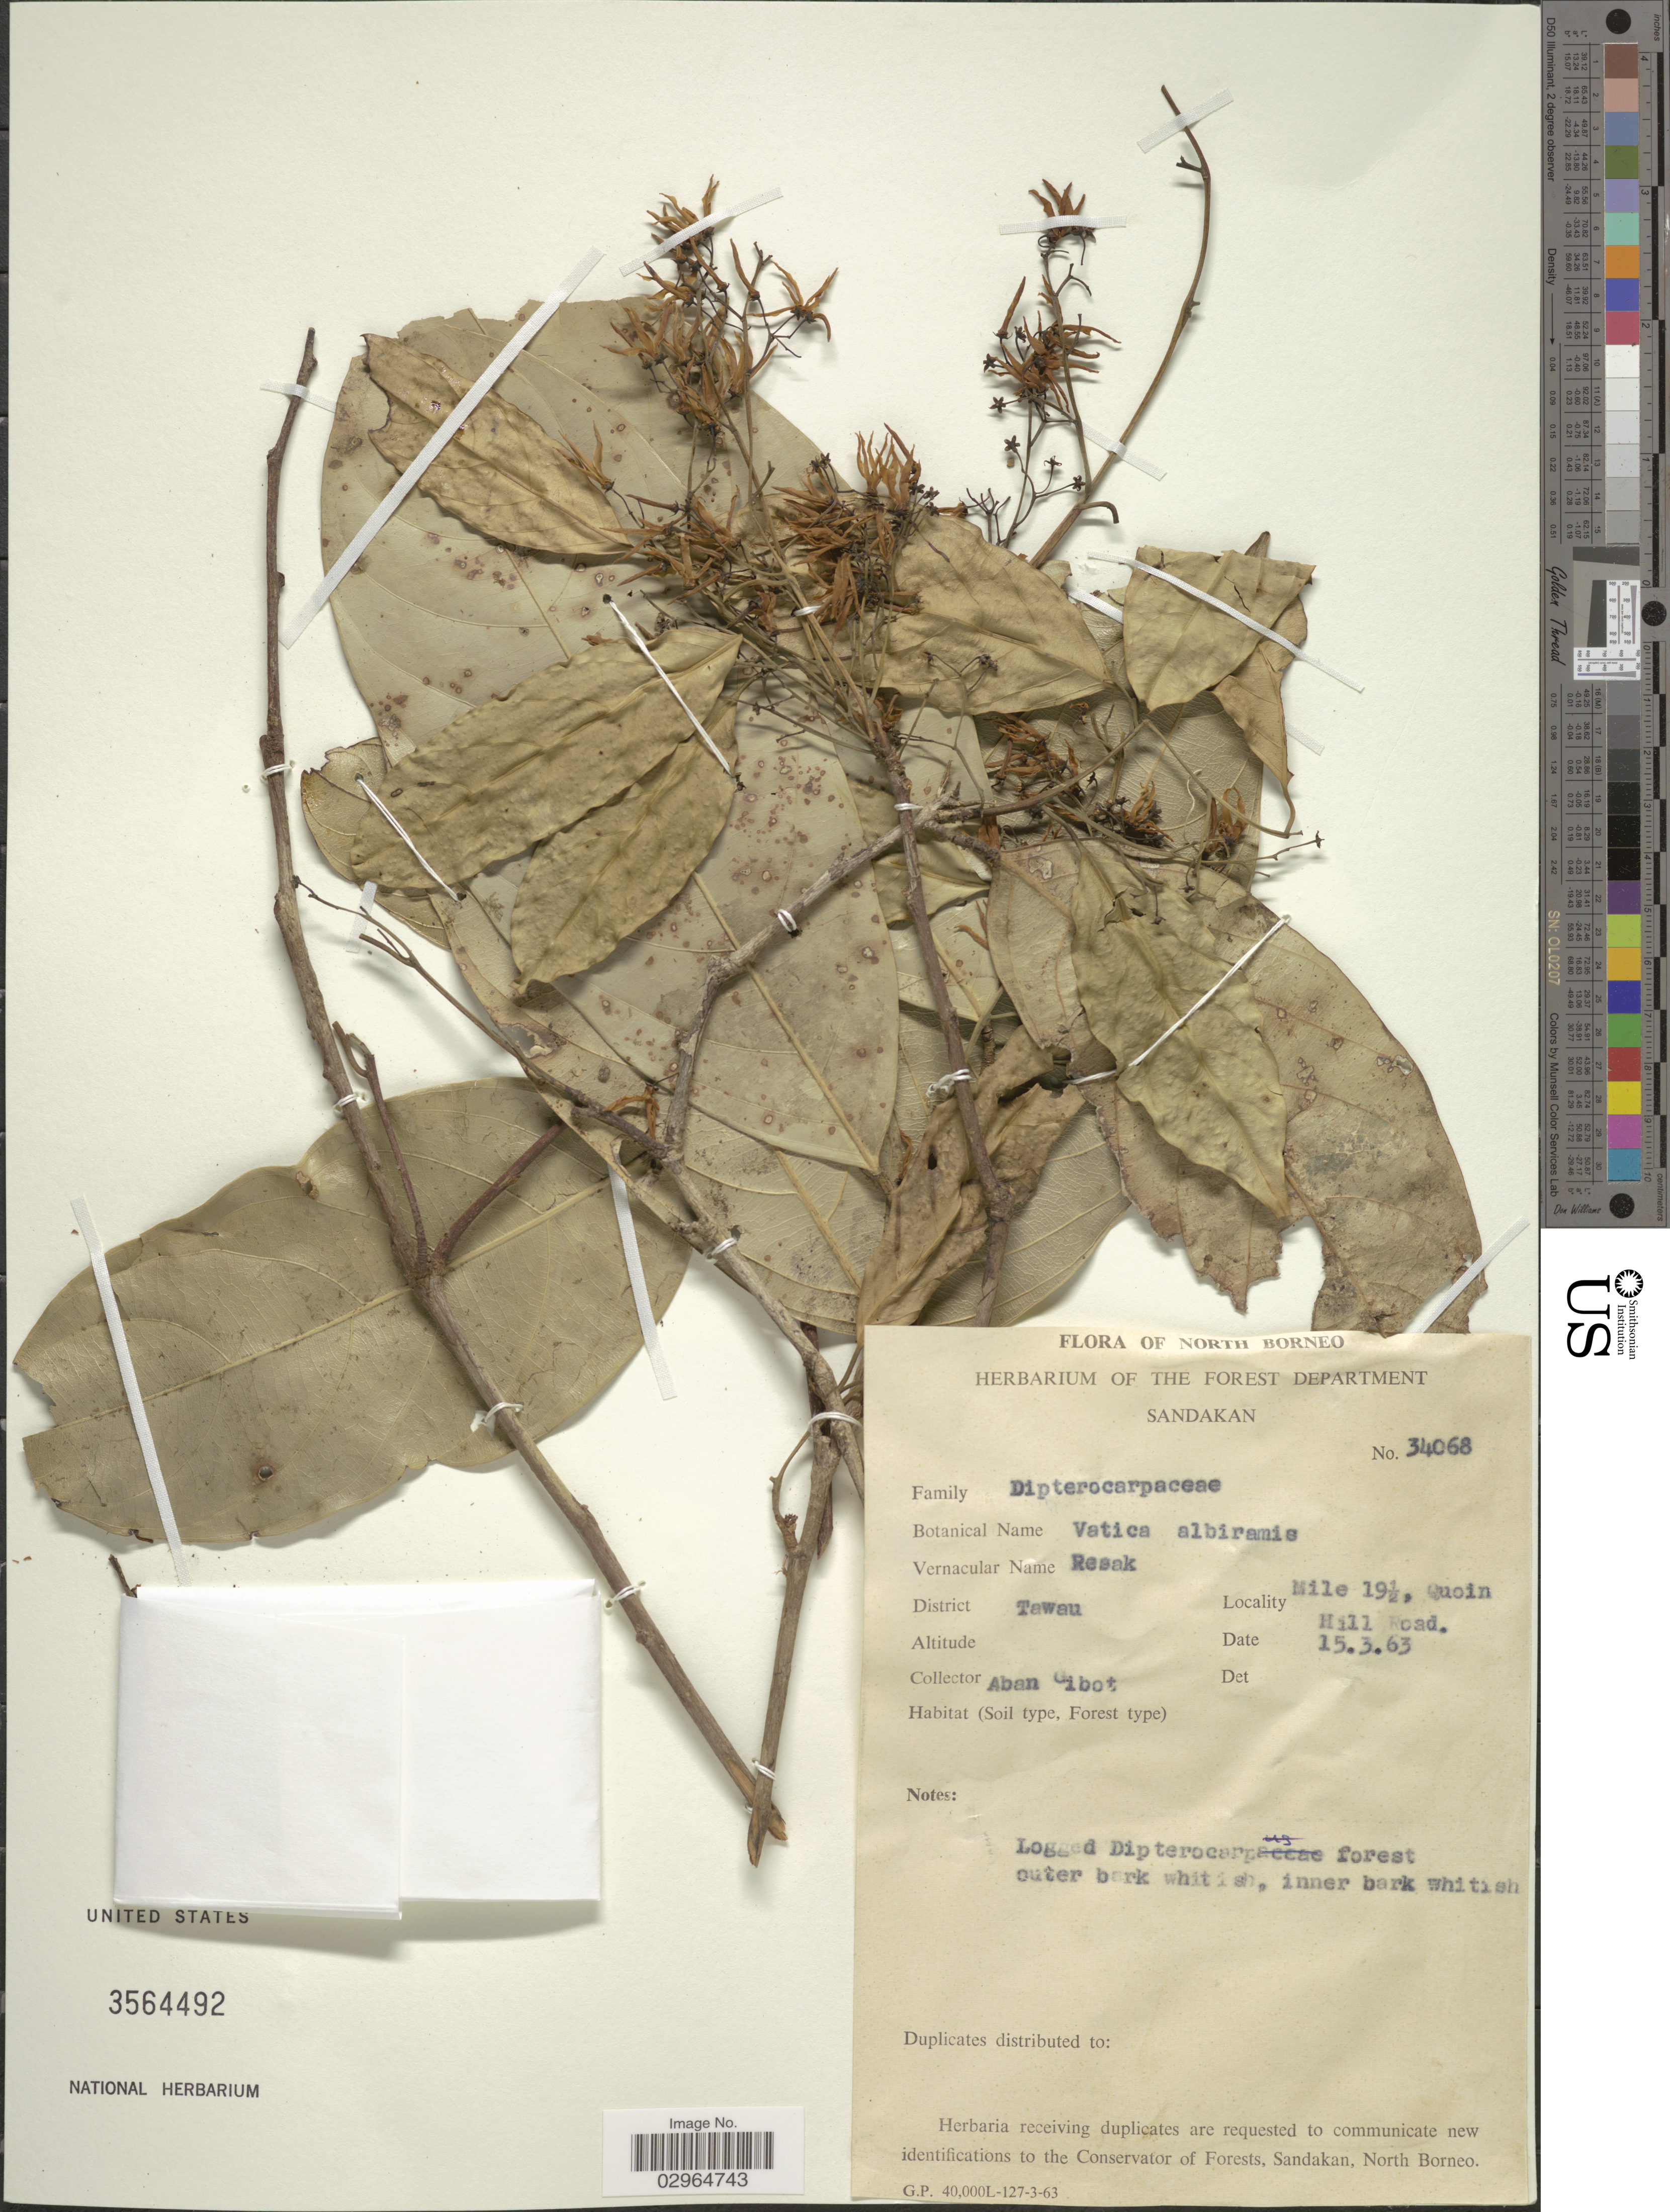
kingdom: Plantae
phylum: Tracheophyta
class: Magnoliopsida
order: Malvales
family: Dipterocarpaceae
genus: Vatica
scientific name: Vatica albiramis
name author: Slooten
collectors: A. Gibot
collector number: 34068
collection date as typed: Transcribed d/m/y: 15/3/63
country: Malaysia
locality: North Borneo. District Tawau. Mile 19½, Quoin Hill Road.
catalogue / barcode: US 3564492